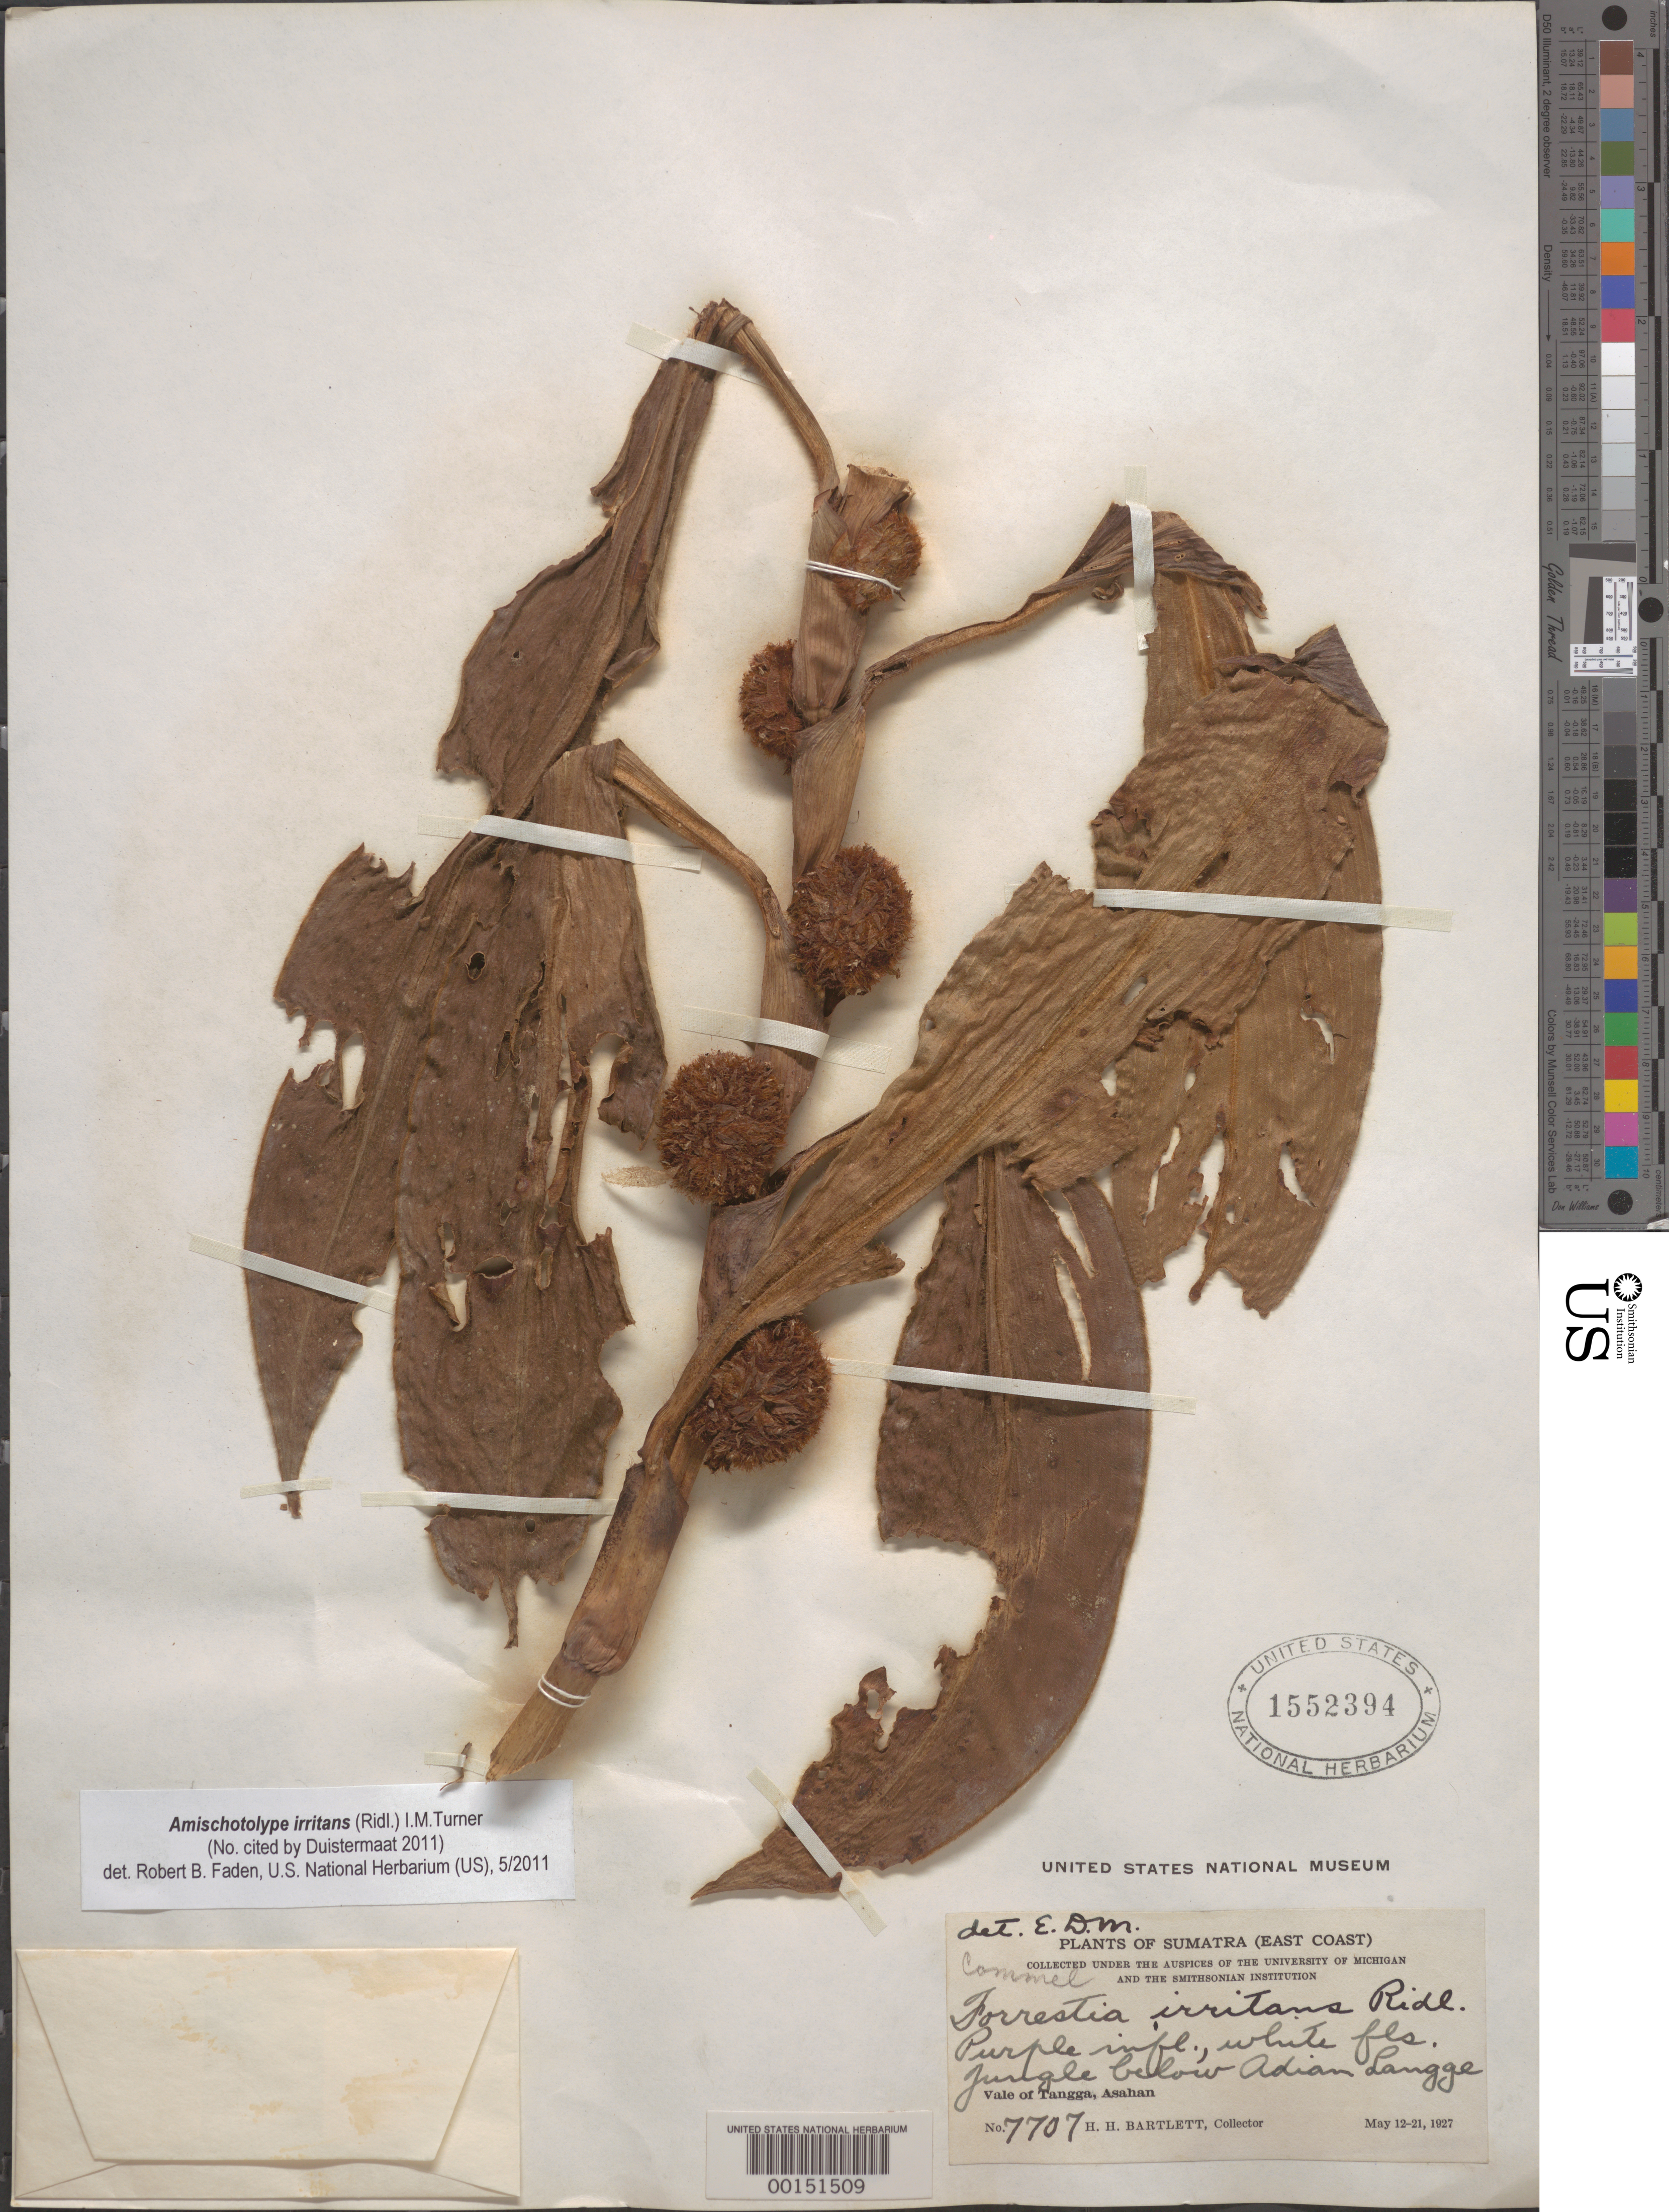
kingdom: Plantae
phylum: Tracheophyta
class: Liliopsida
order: Commelinales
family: Commelinaceae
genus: Amischotolype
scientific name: Amischotolype irritans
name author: (Ridl.) I.M. Turner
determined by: Faden, Robert B., (US), Smithsonian Institution - National Museum of Natural History (UNITED STATES)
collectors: H. H. Bartlett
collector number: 7707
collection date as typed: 12 May 1927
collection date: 1927-05-12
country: Indonesia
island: Sumatra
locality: Vale of tangga, asahan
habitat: Jungle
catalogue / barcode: US 1552394